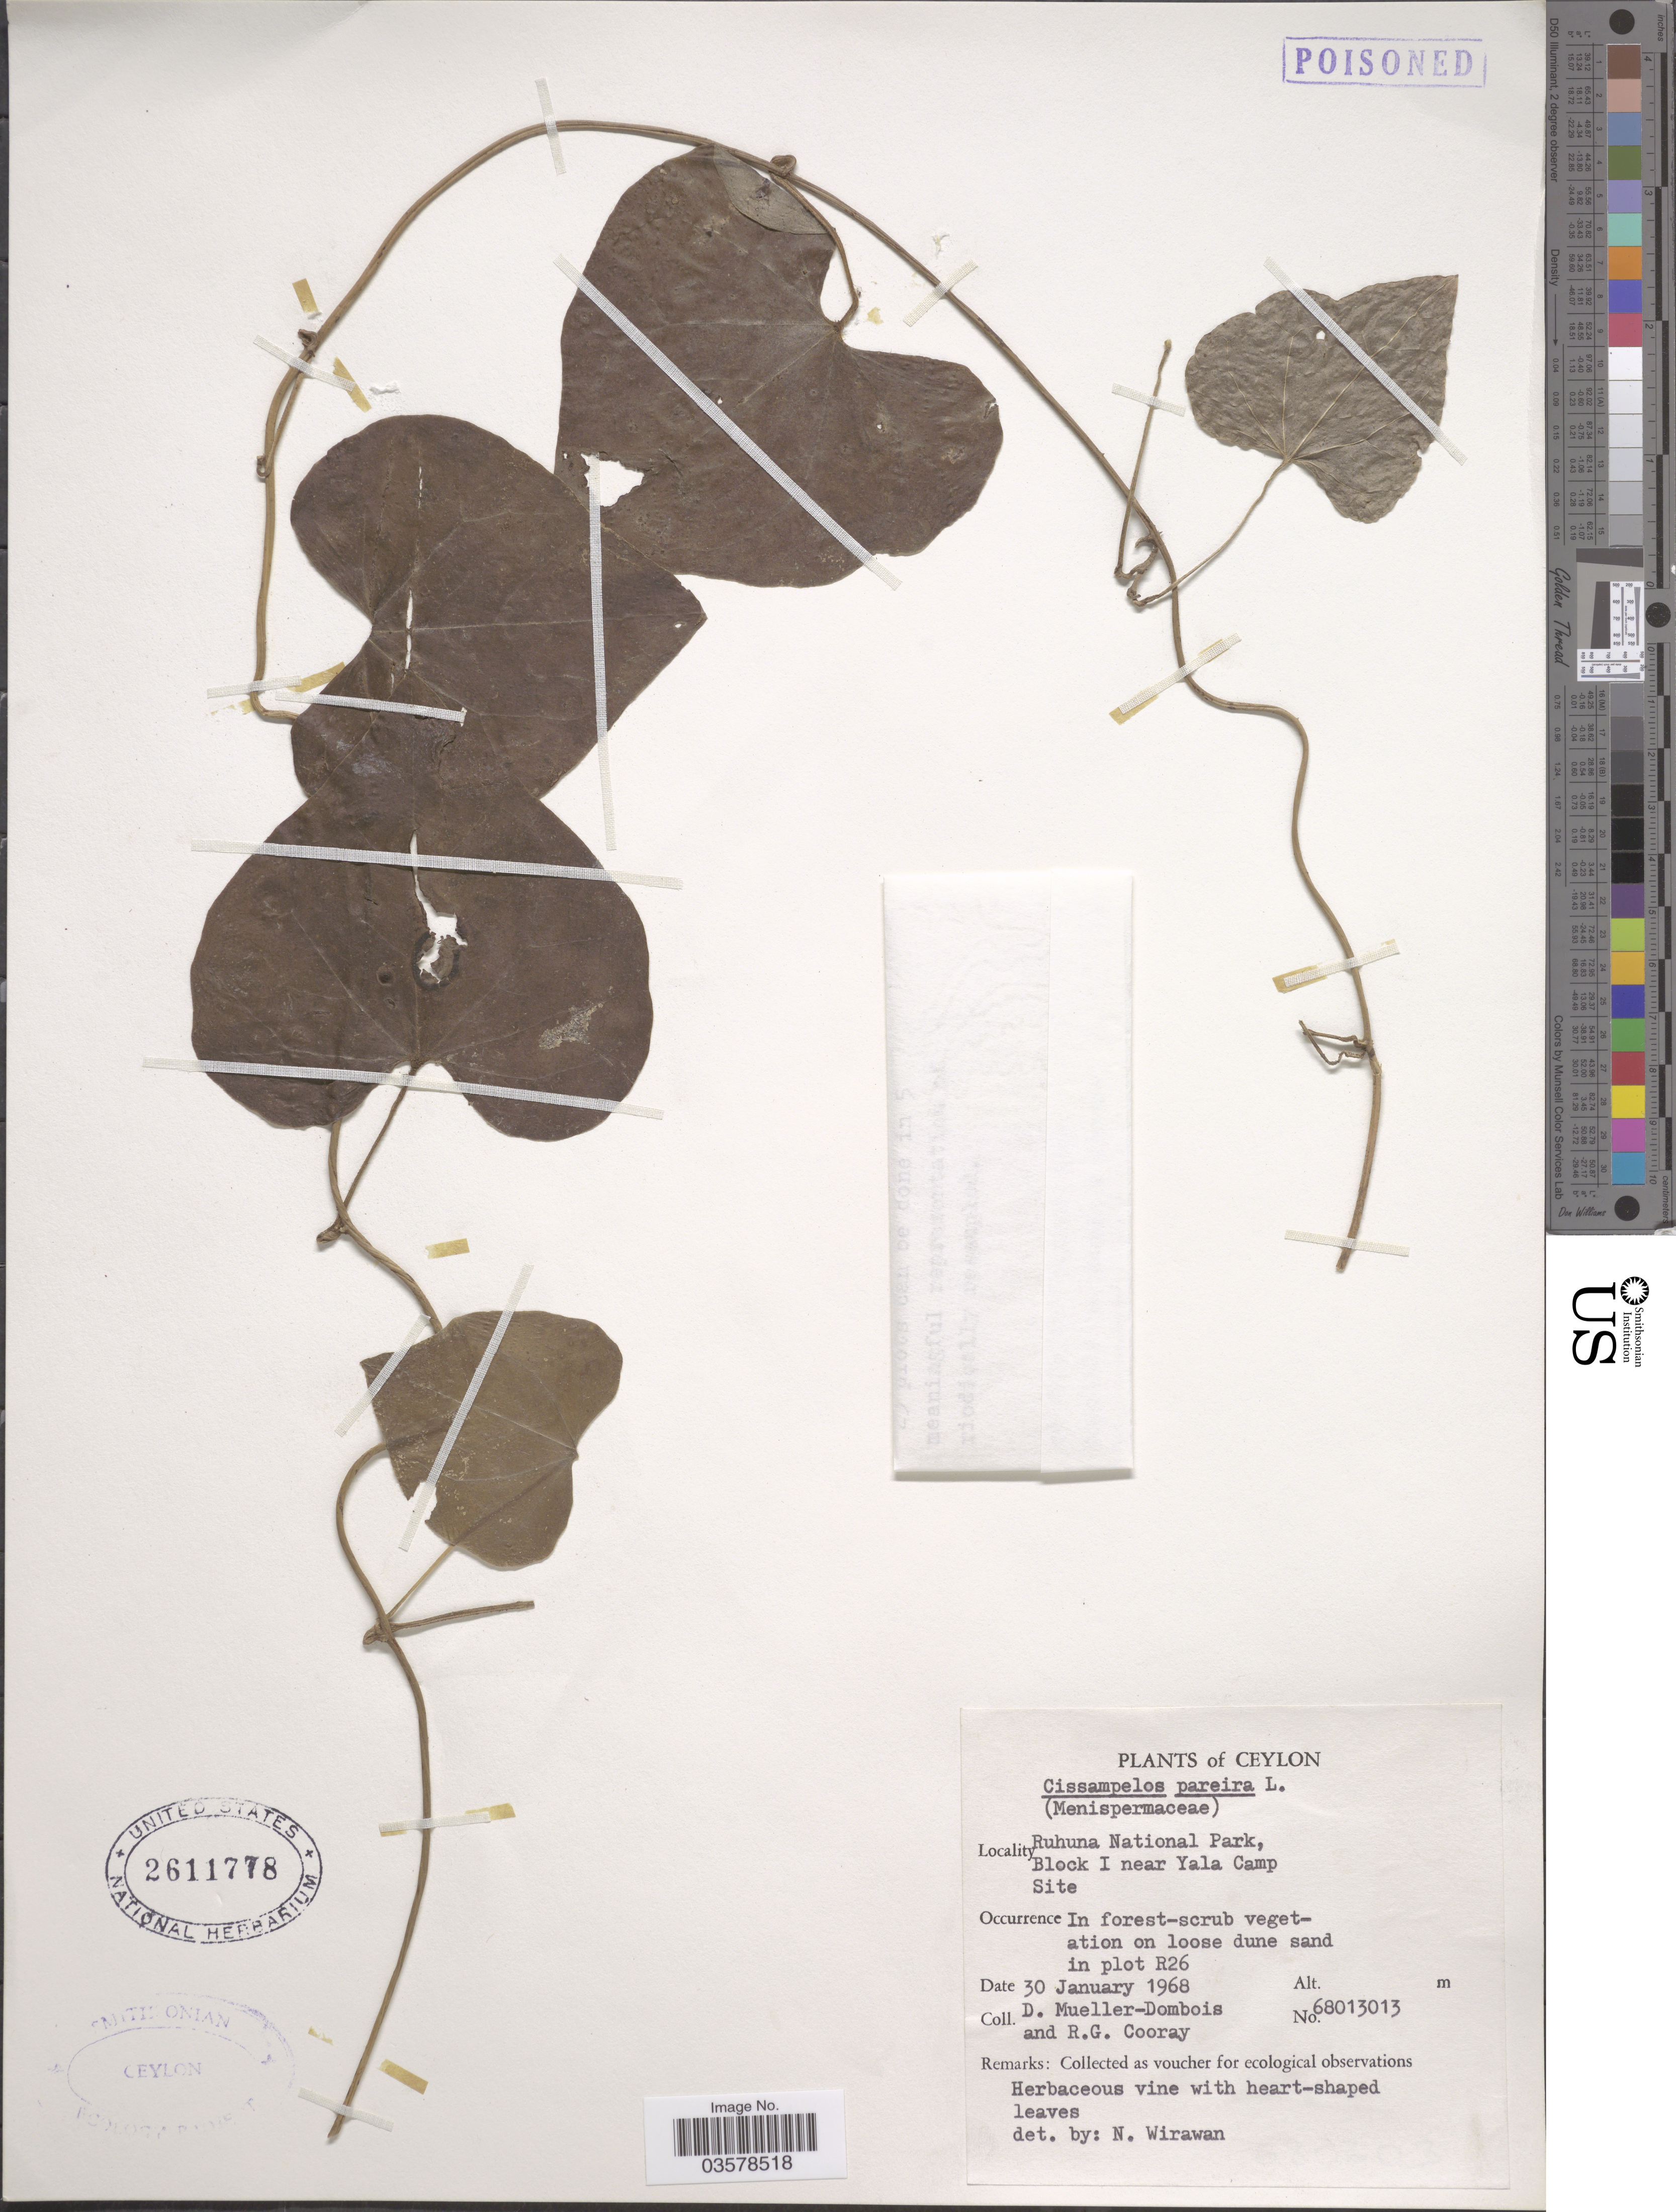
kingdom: Plantae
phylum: Tracheophyta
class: Magnoliopsida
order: Ranunculales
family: Menispermaceae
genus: Cissampelos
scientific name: Cissampelos pareira var. hirsuta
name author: (Buch.-Ham. ex DC.) Forman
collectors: D. Mueller-Dombois & R. Cooray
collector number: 68013013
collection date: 1968-01-30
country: Sri Lanka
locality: Ceylon. Ruhuna National Park, Block I near Yala Camp Site. In forest-scrub vegetation on loose dune sand in plot R26.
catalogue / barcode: US 2611778